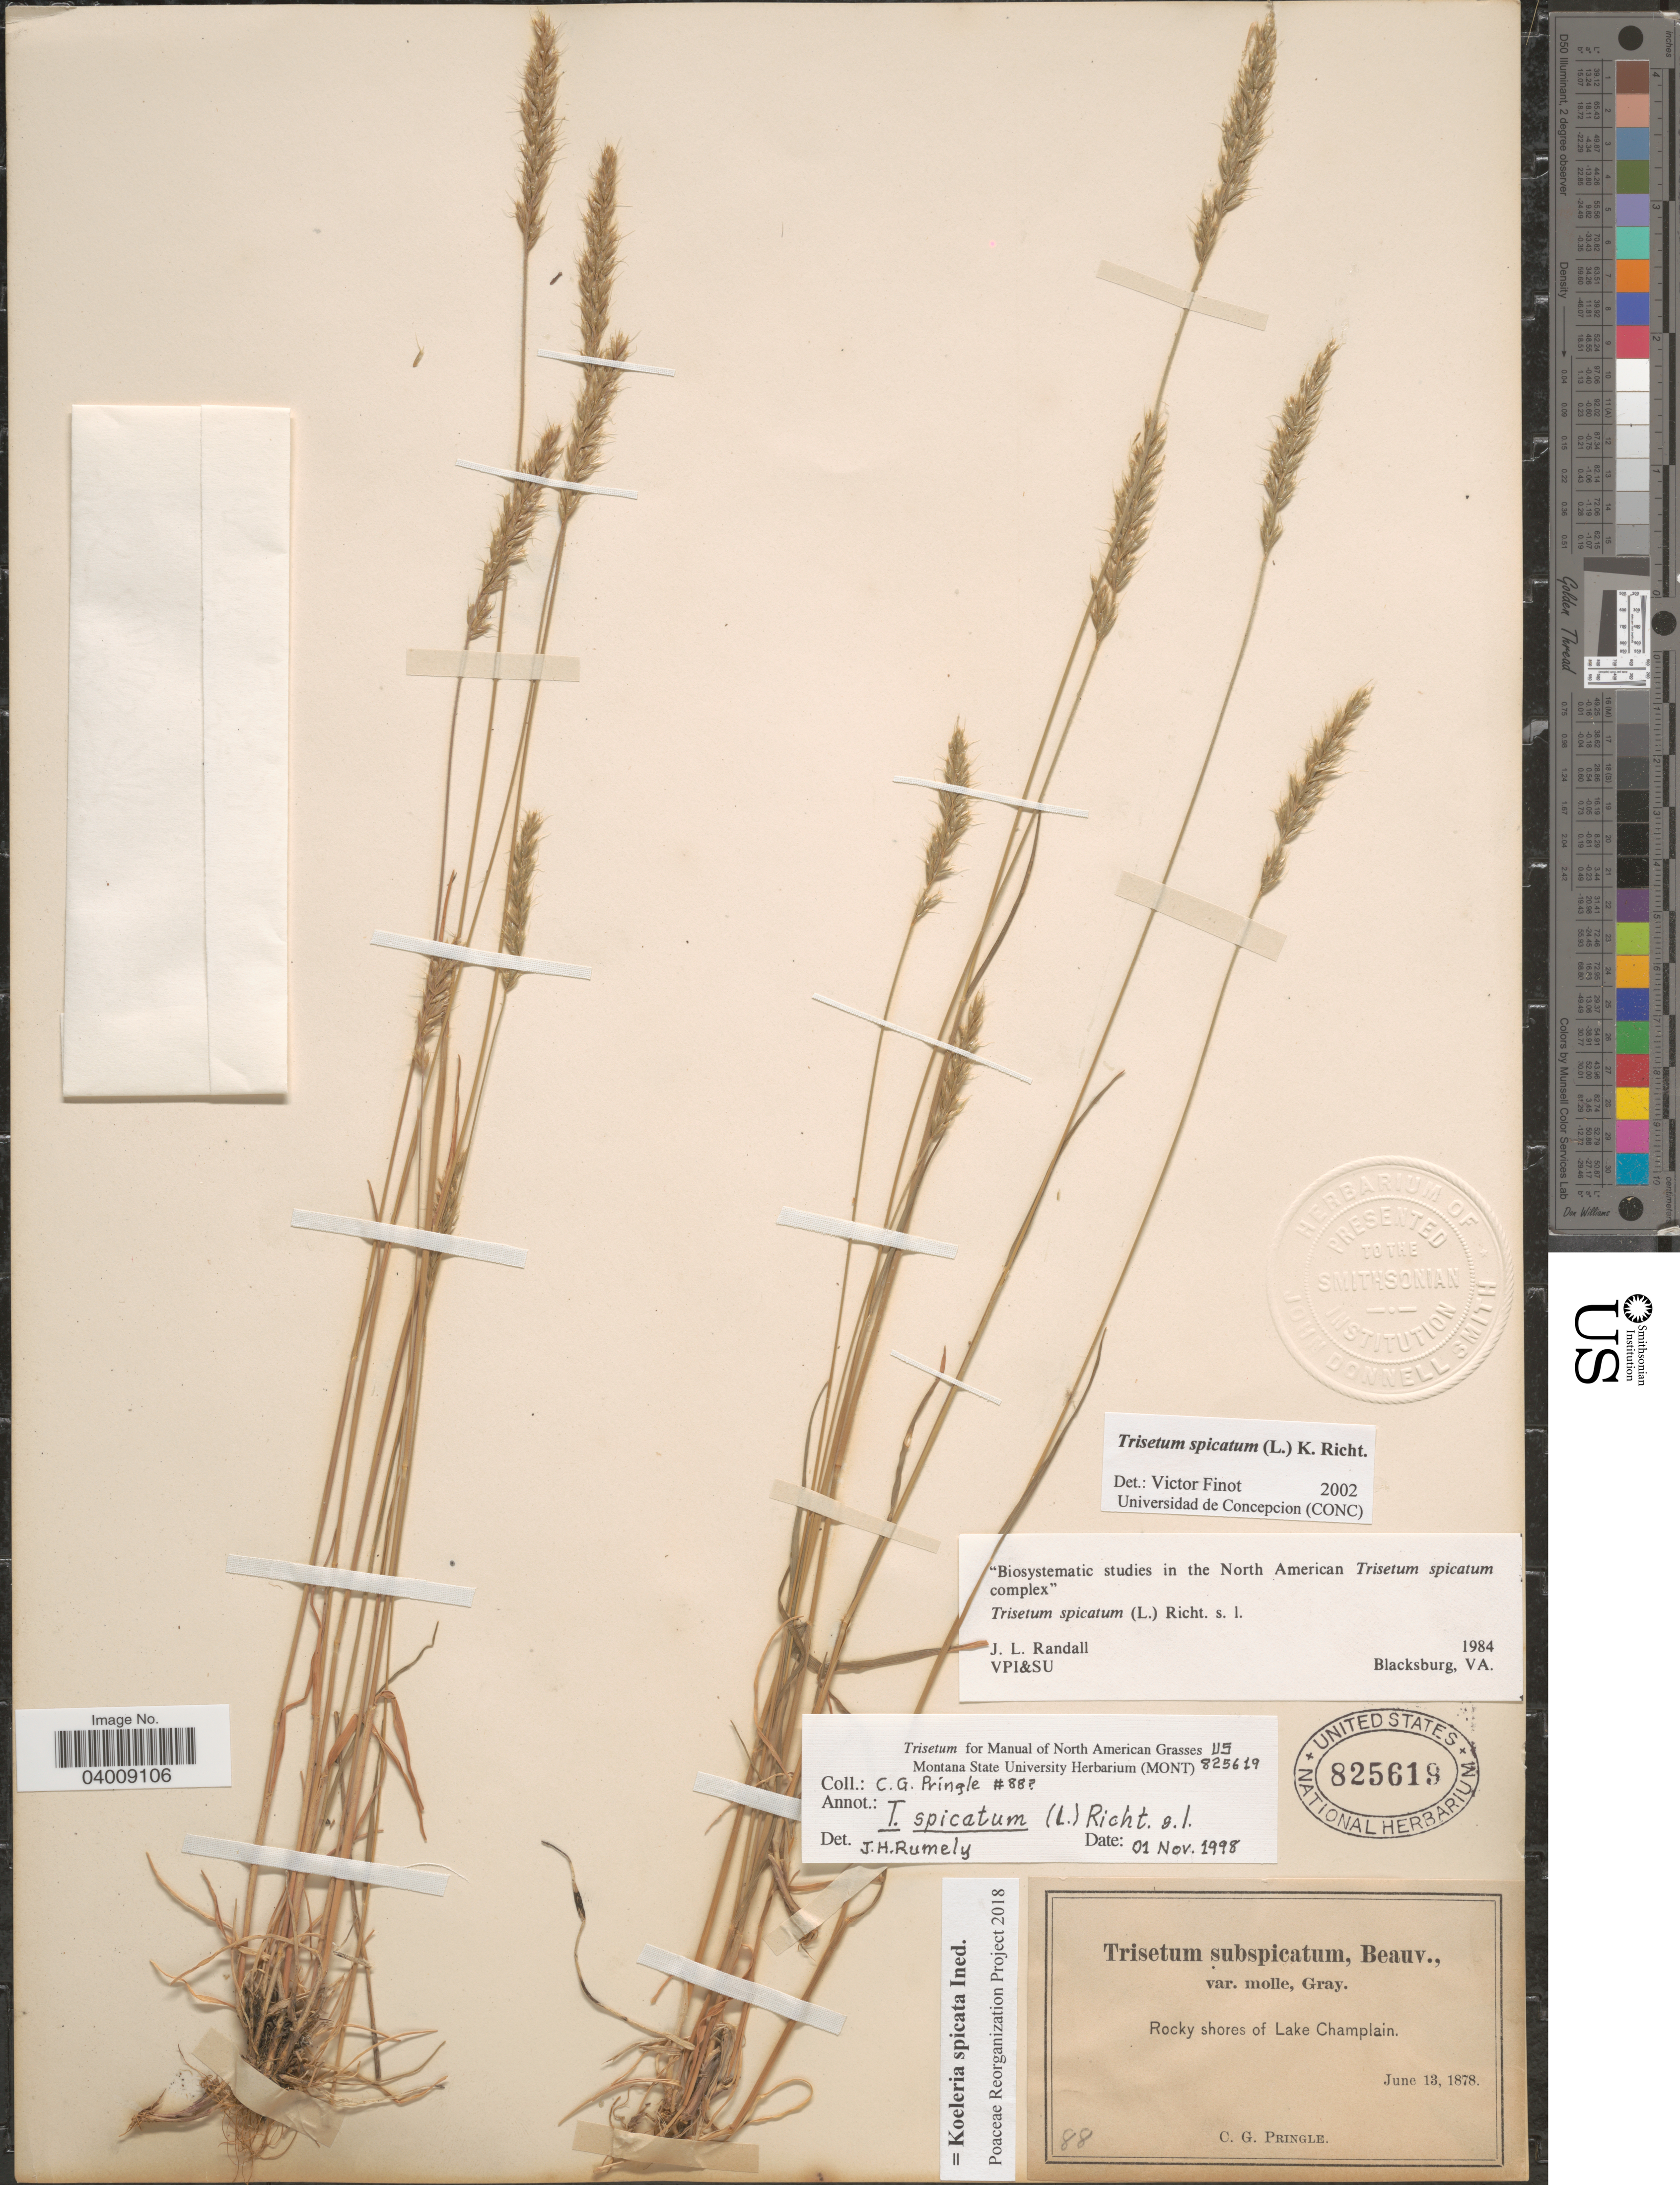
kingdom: Plantae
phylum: Tracheophyta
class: Liliopsida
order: Poales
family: Poaceae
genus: Koeleria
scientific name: Koeleria spicata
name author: (L.) Barberá et al.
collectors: C. G. Pringle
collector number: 88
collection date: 1878-06-13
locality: Rocky shore of Lake Champlain.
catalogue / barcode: US 825619